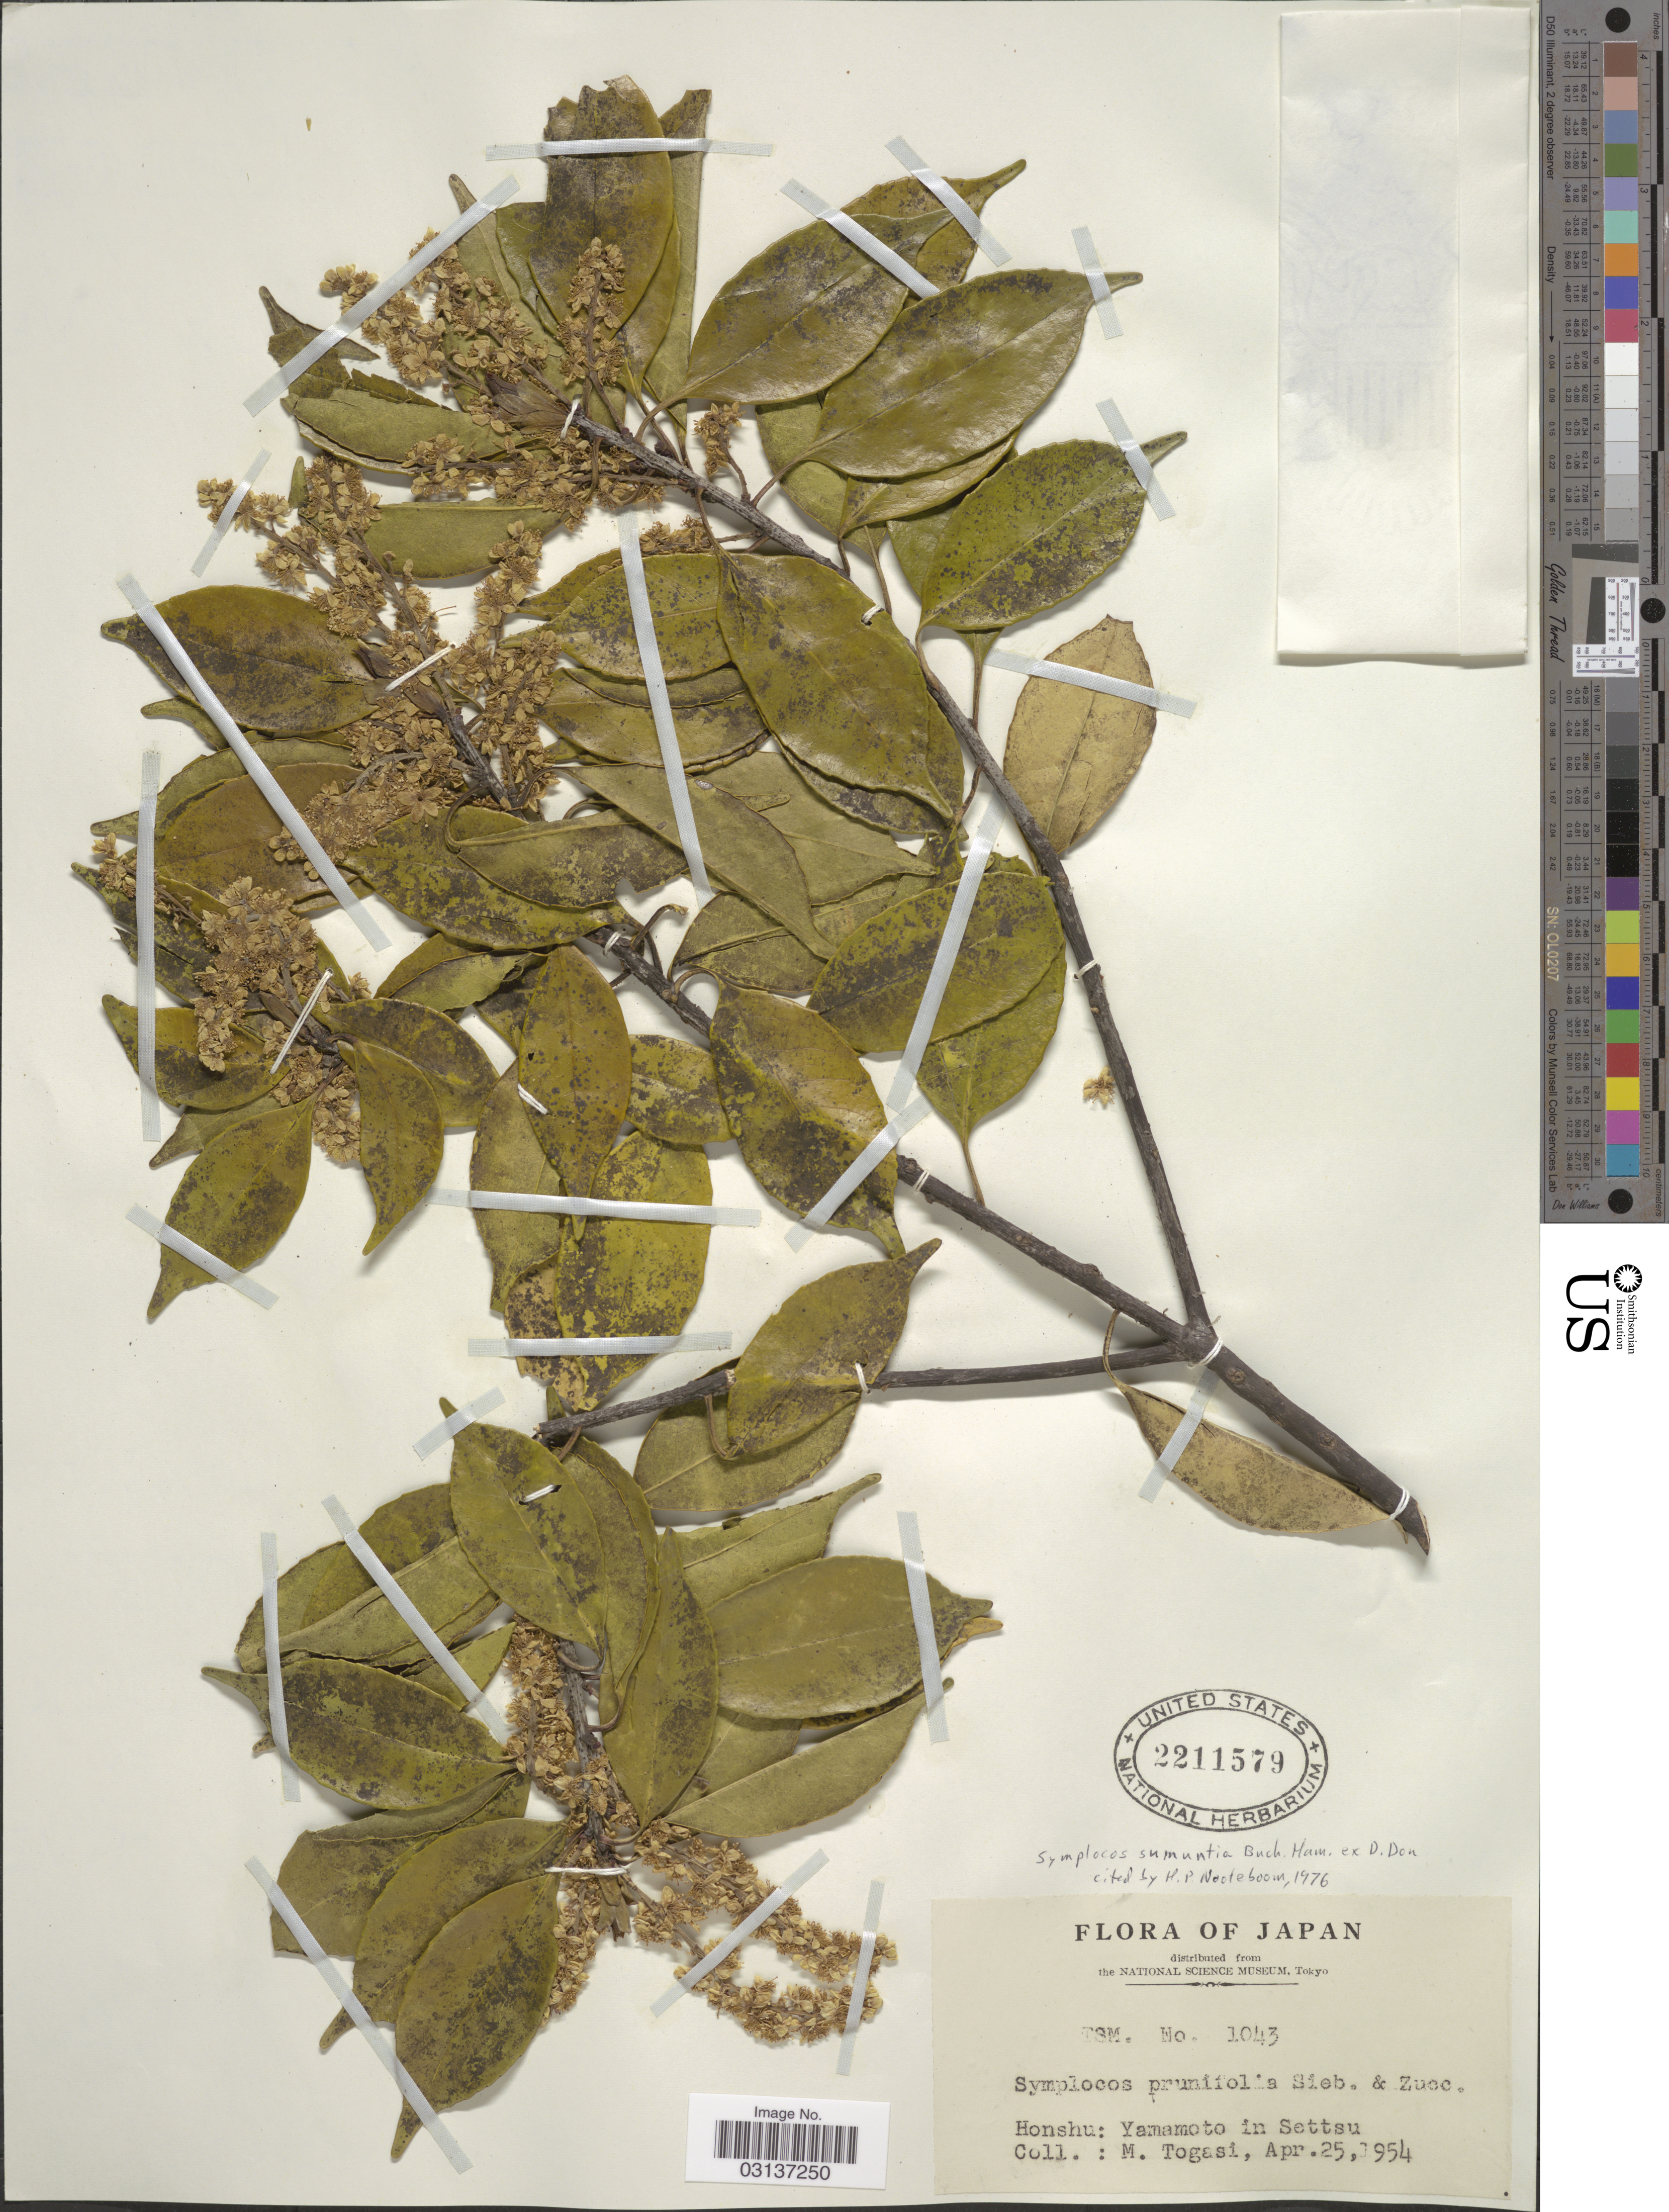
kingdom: Plantae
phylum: Tracheophyta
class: Magnoliopsida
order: Ericales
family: Symplocaceae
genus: Symplocos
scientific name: Symplocos sumuntia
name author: Buch.-Ham. ex D. Don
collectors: M. Togasi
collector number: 1043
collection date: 1954-04-25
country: Japan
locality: Honshu: Yamamoto in Settsu.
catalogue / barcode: US 2211579